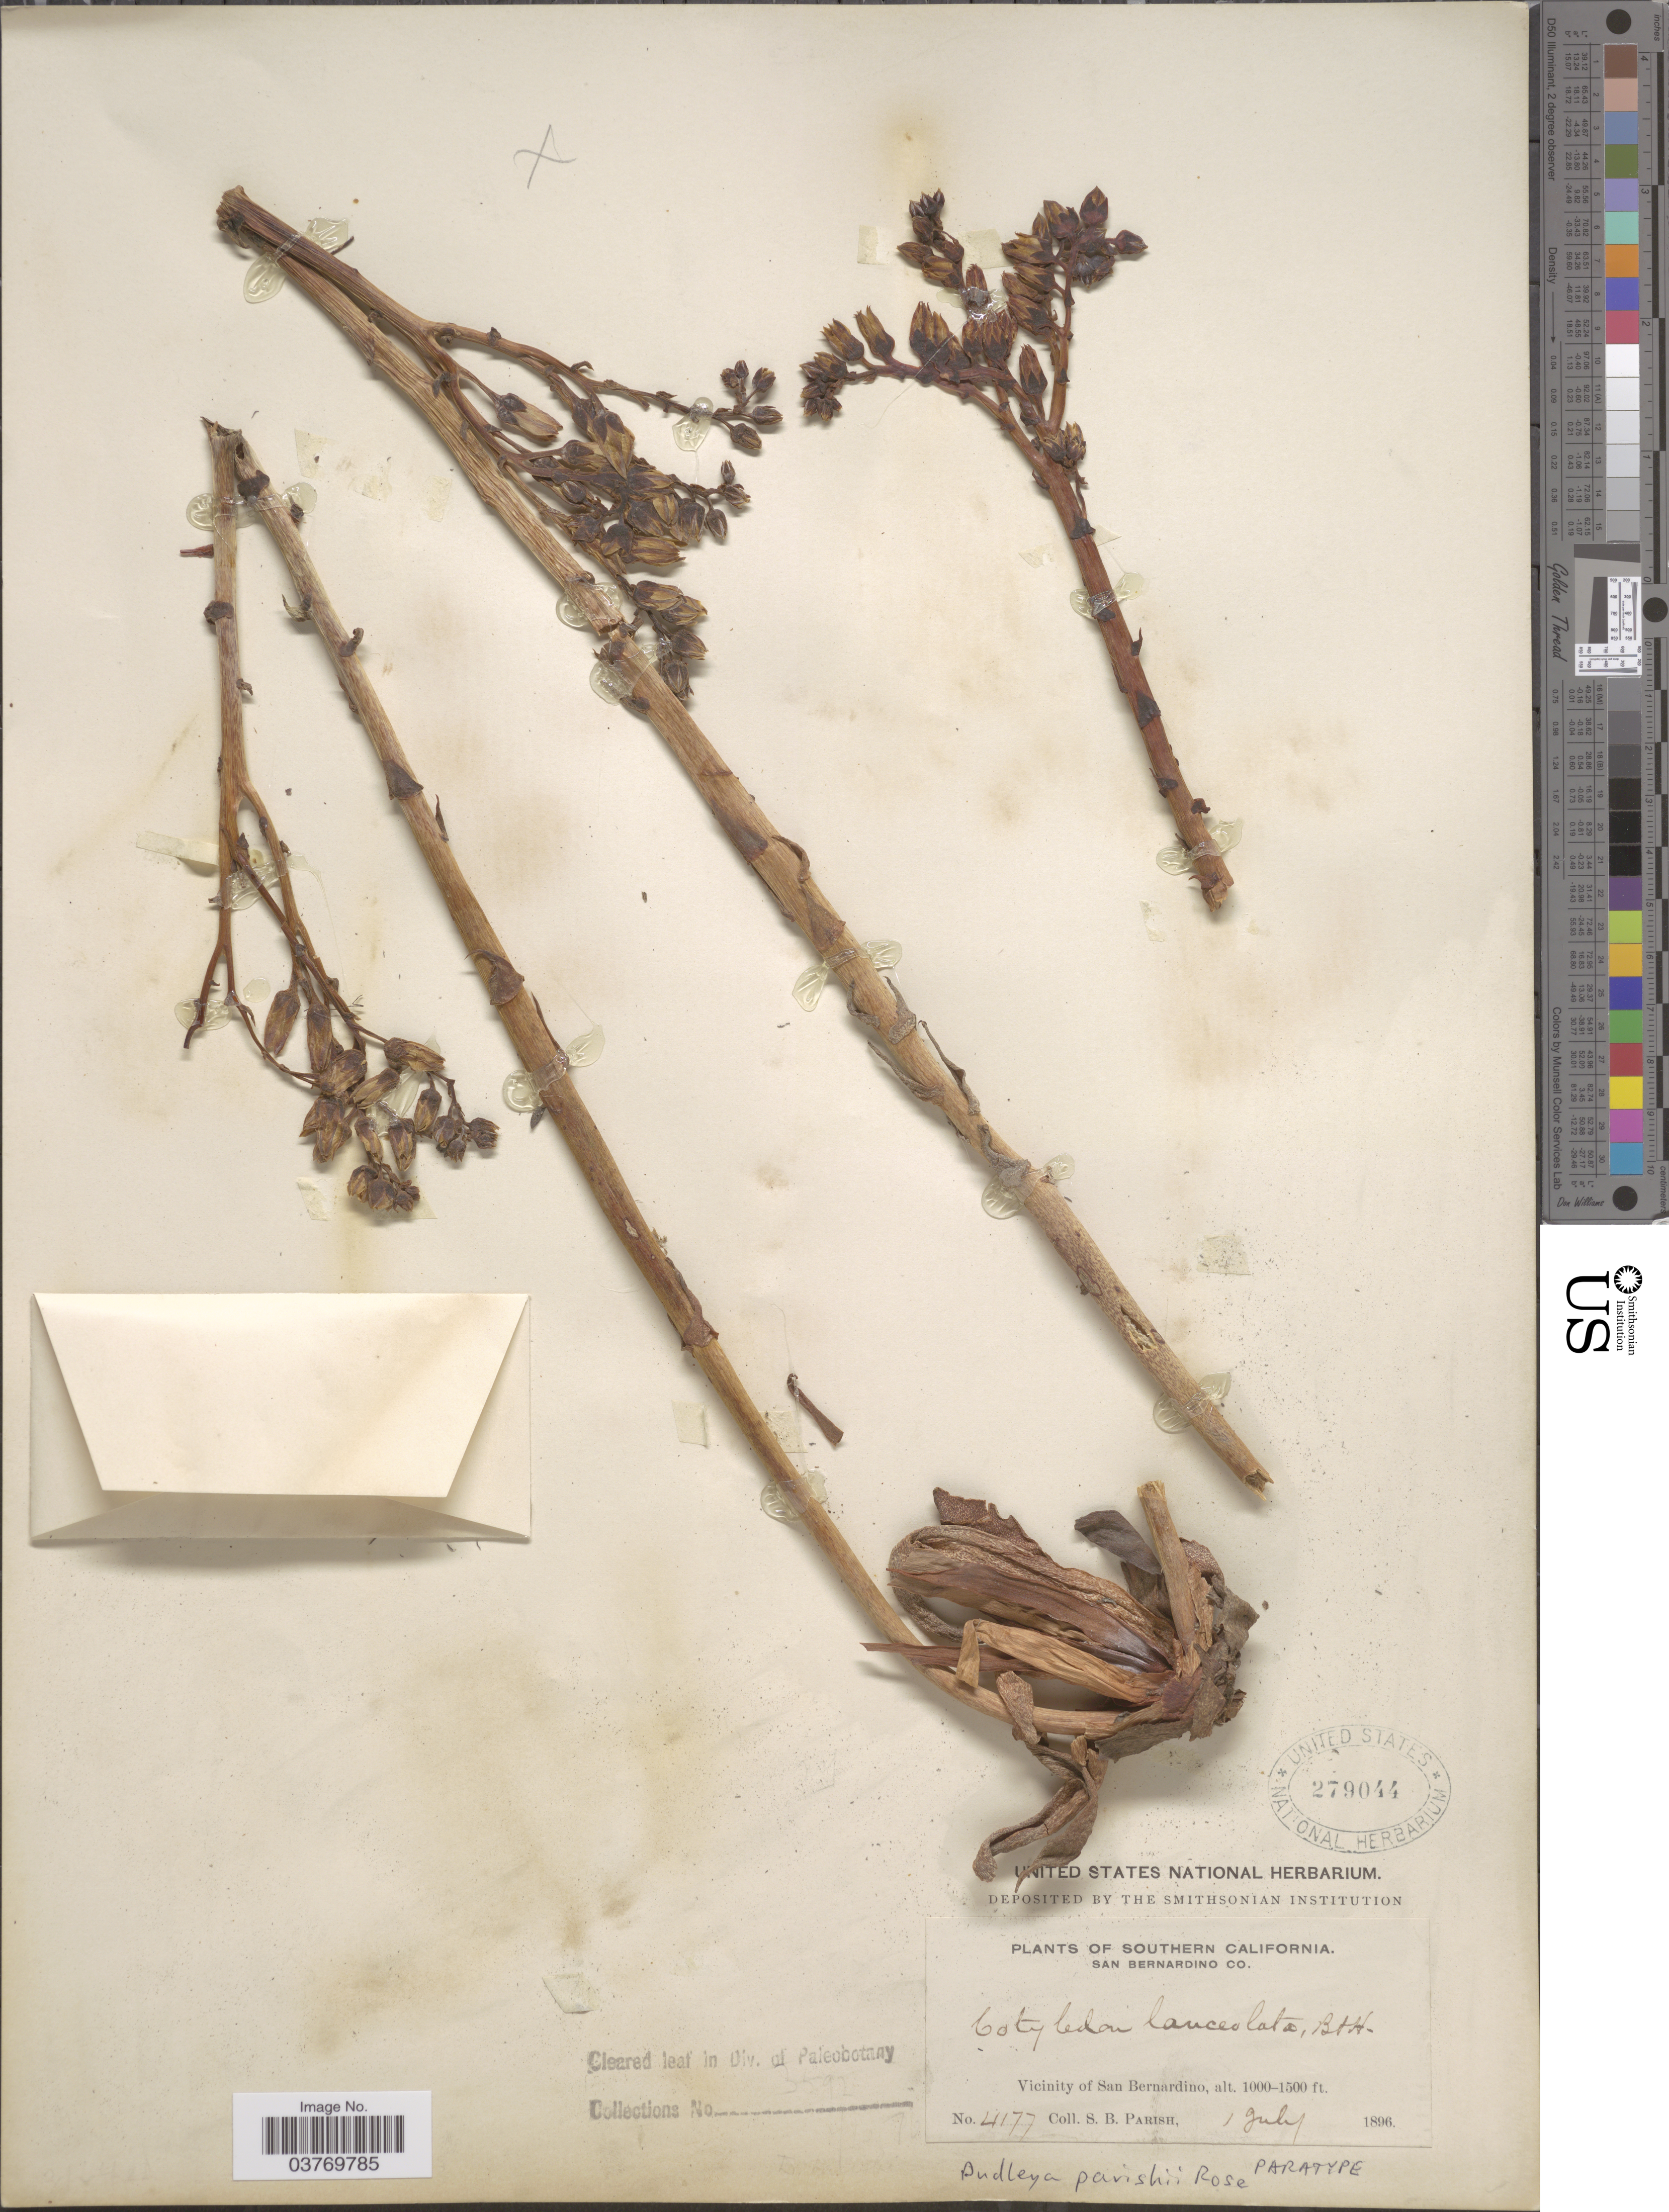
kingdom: Plantae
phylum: Tracheophyta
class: Magnoliopsida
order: Saxifragales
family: Crassulaceae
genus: Dudleya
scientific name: Dudleya parishii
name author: Rose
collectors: S. B. Parish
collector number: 4177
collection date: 1896-07-01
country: United States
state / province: California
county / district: San Bernardino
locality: Southern California. San Bernardino Co. Vicinity of San Bernardino.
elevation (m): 305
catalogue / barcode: US 279044